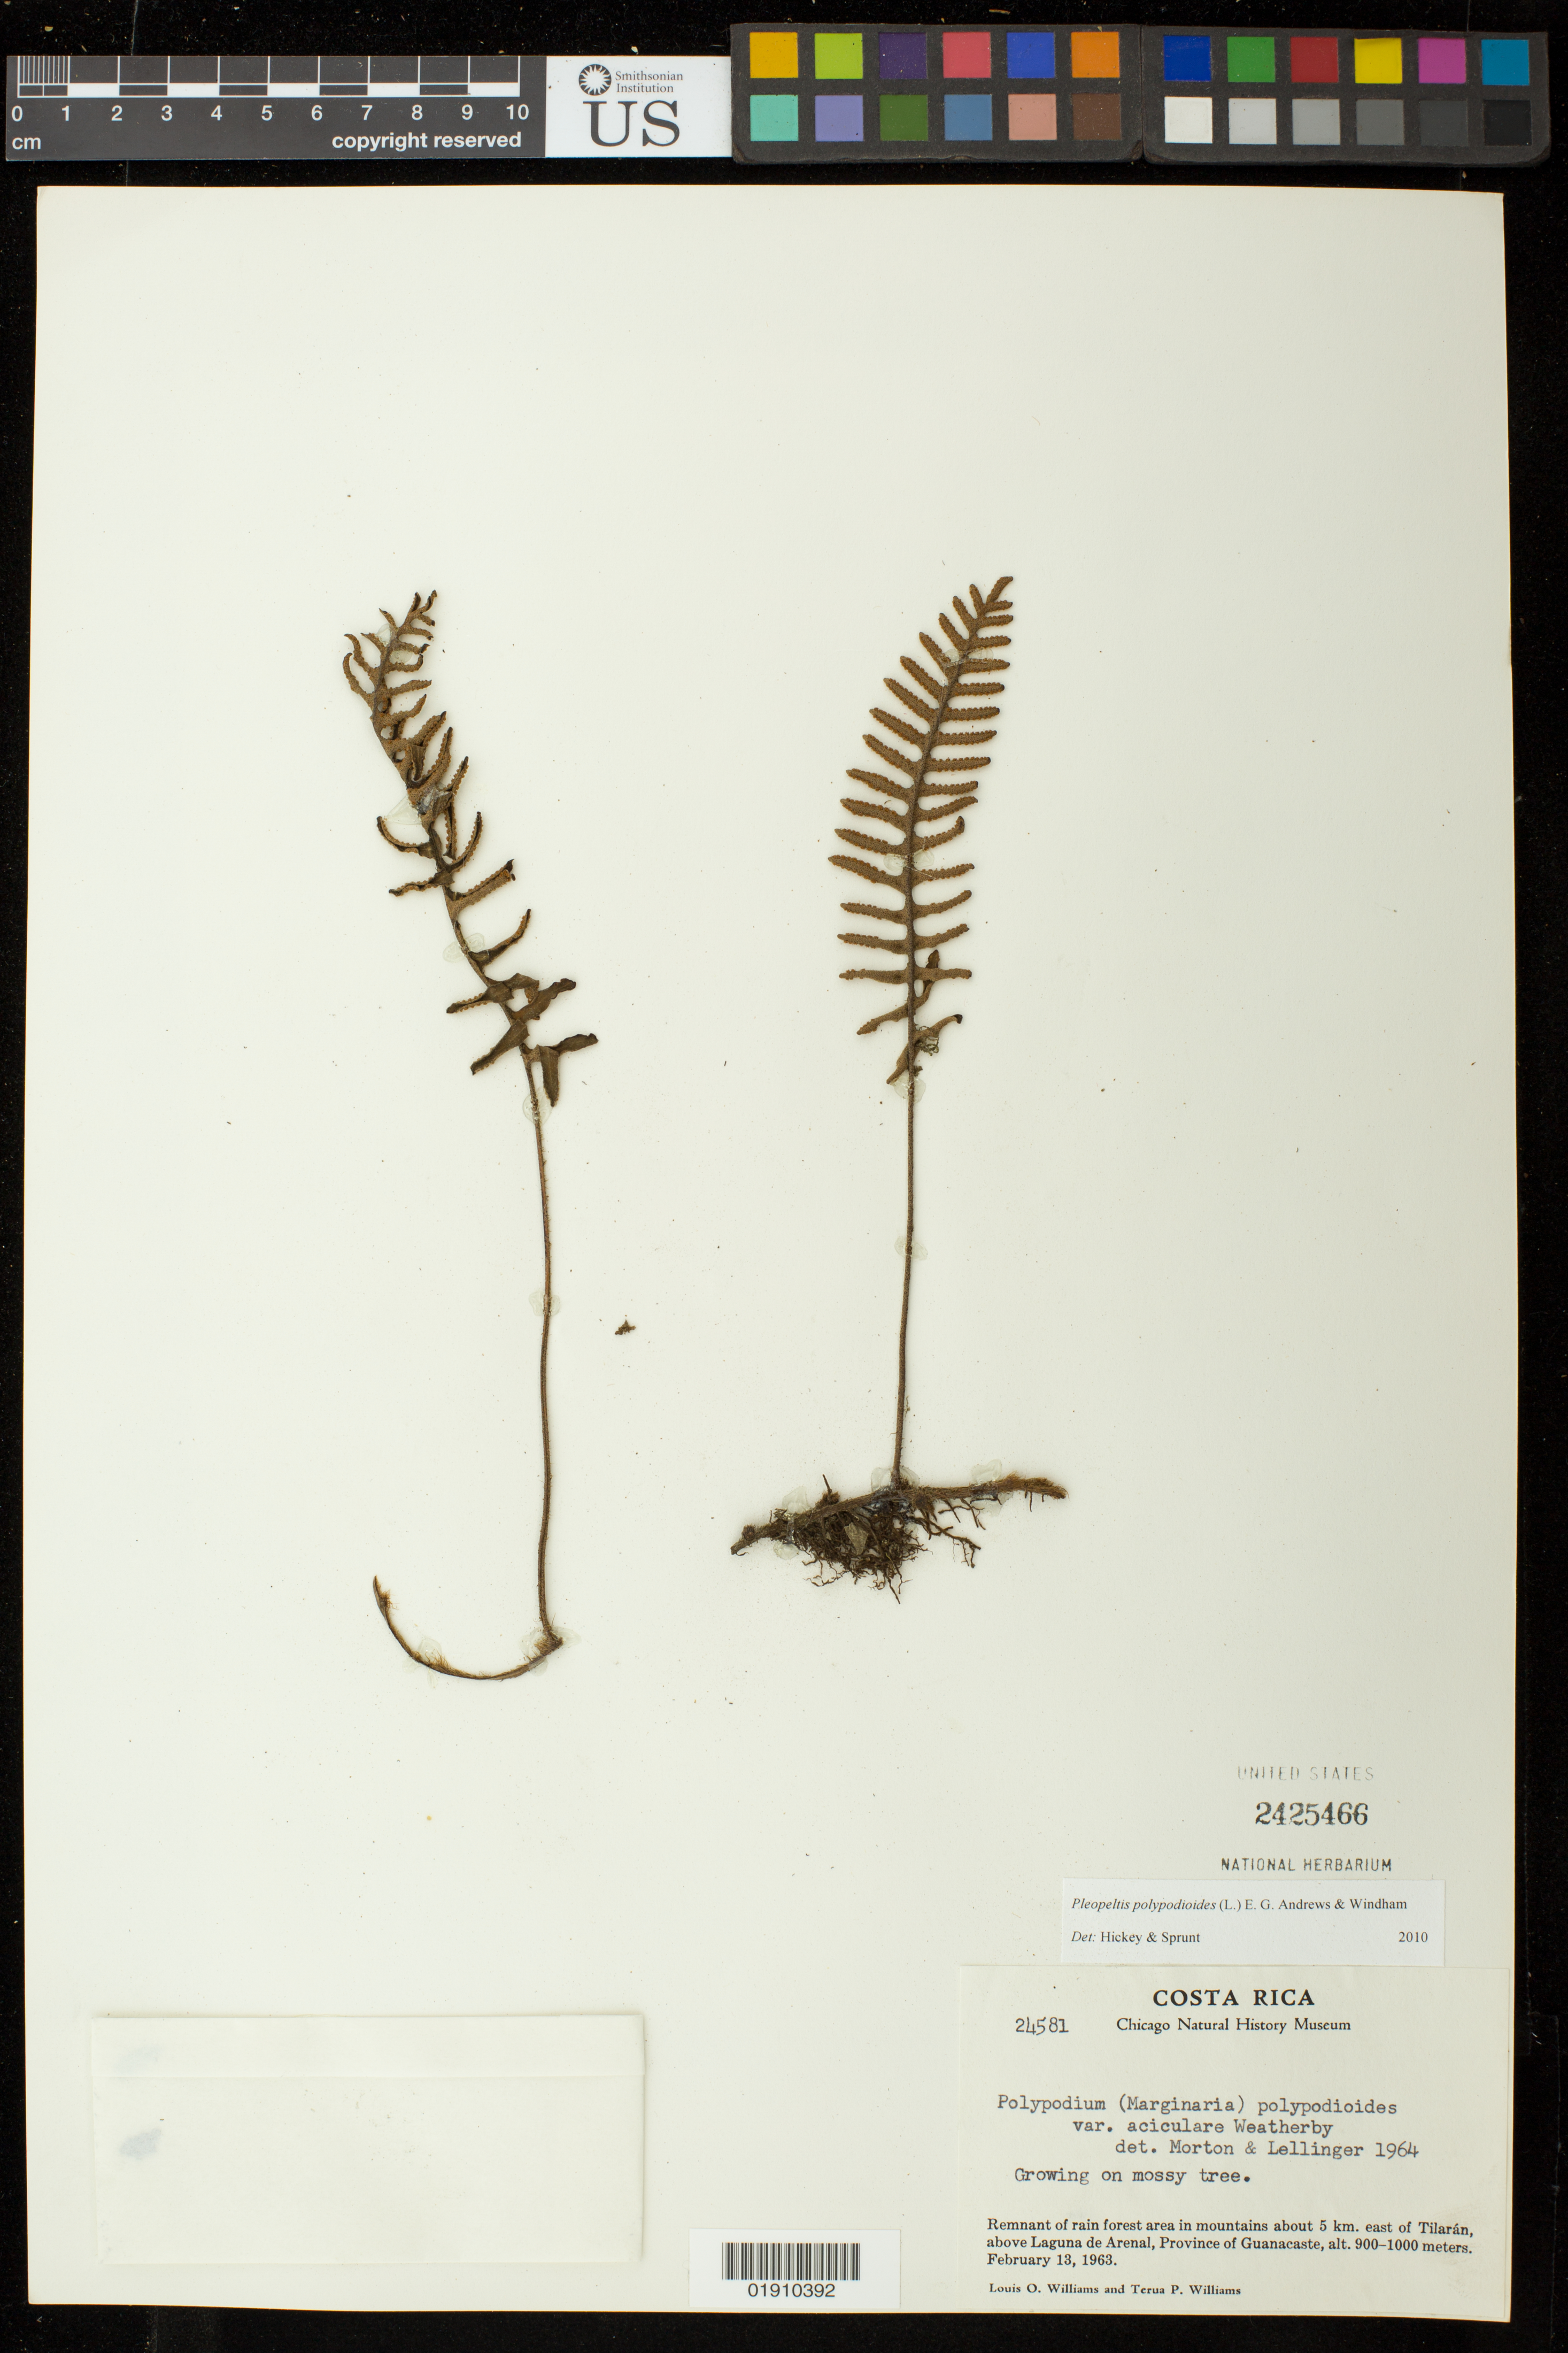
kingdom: Plantae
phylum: Tracheophyta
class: Polypodiopsida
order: Polypodiales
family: Polypodiaceae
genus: Pleopeltis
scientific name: Pleopeltis polypodioides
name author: (L.) E.G. Andrews & Windham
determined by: Hickey, R. J.; Sprunt, S. V.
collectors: L. O. Williams & T. P. Williams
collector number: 24581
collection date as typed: February 13, 1963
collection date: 1963-02-13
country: Costa Rica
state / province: Guanacaste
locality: about 5 km east of Tilaran, above Laguna de Arenal, Province of Guanacaste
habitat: remnant of rain forest area in mountains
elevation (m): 900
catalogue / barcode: US 2425466